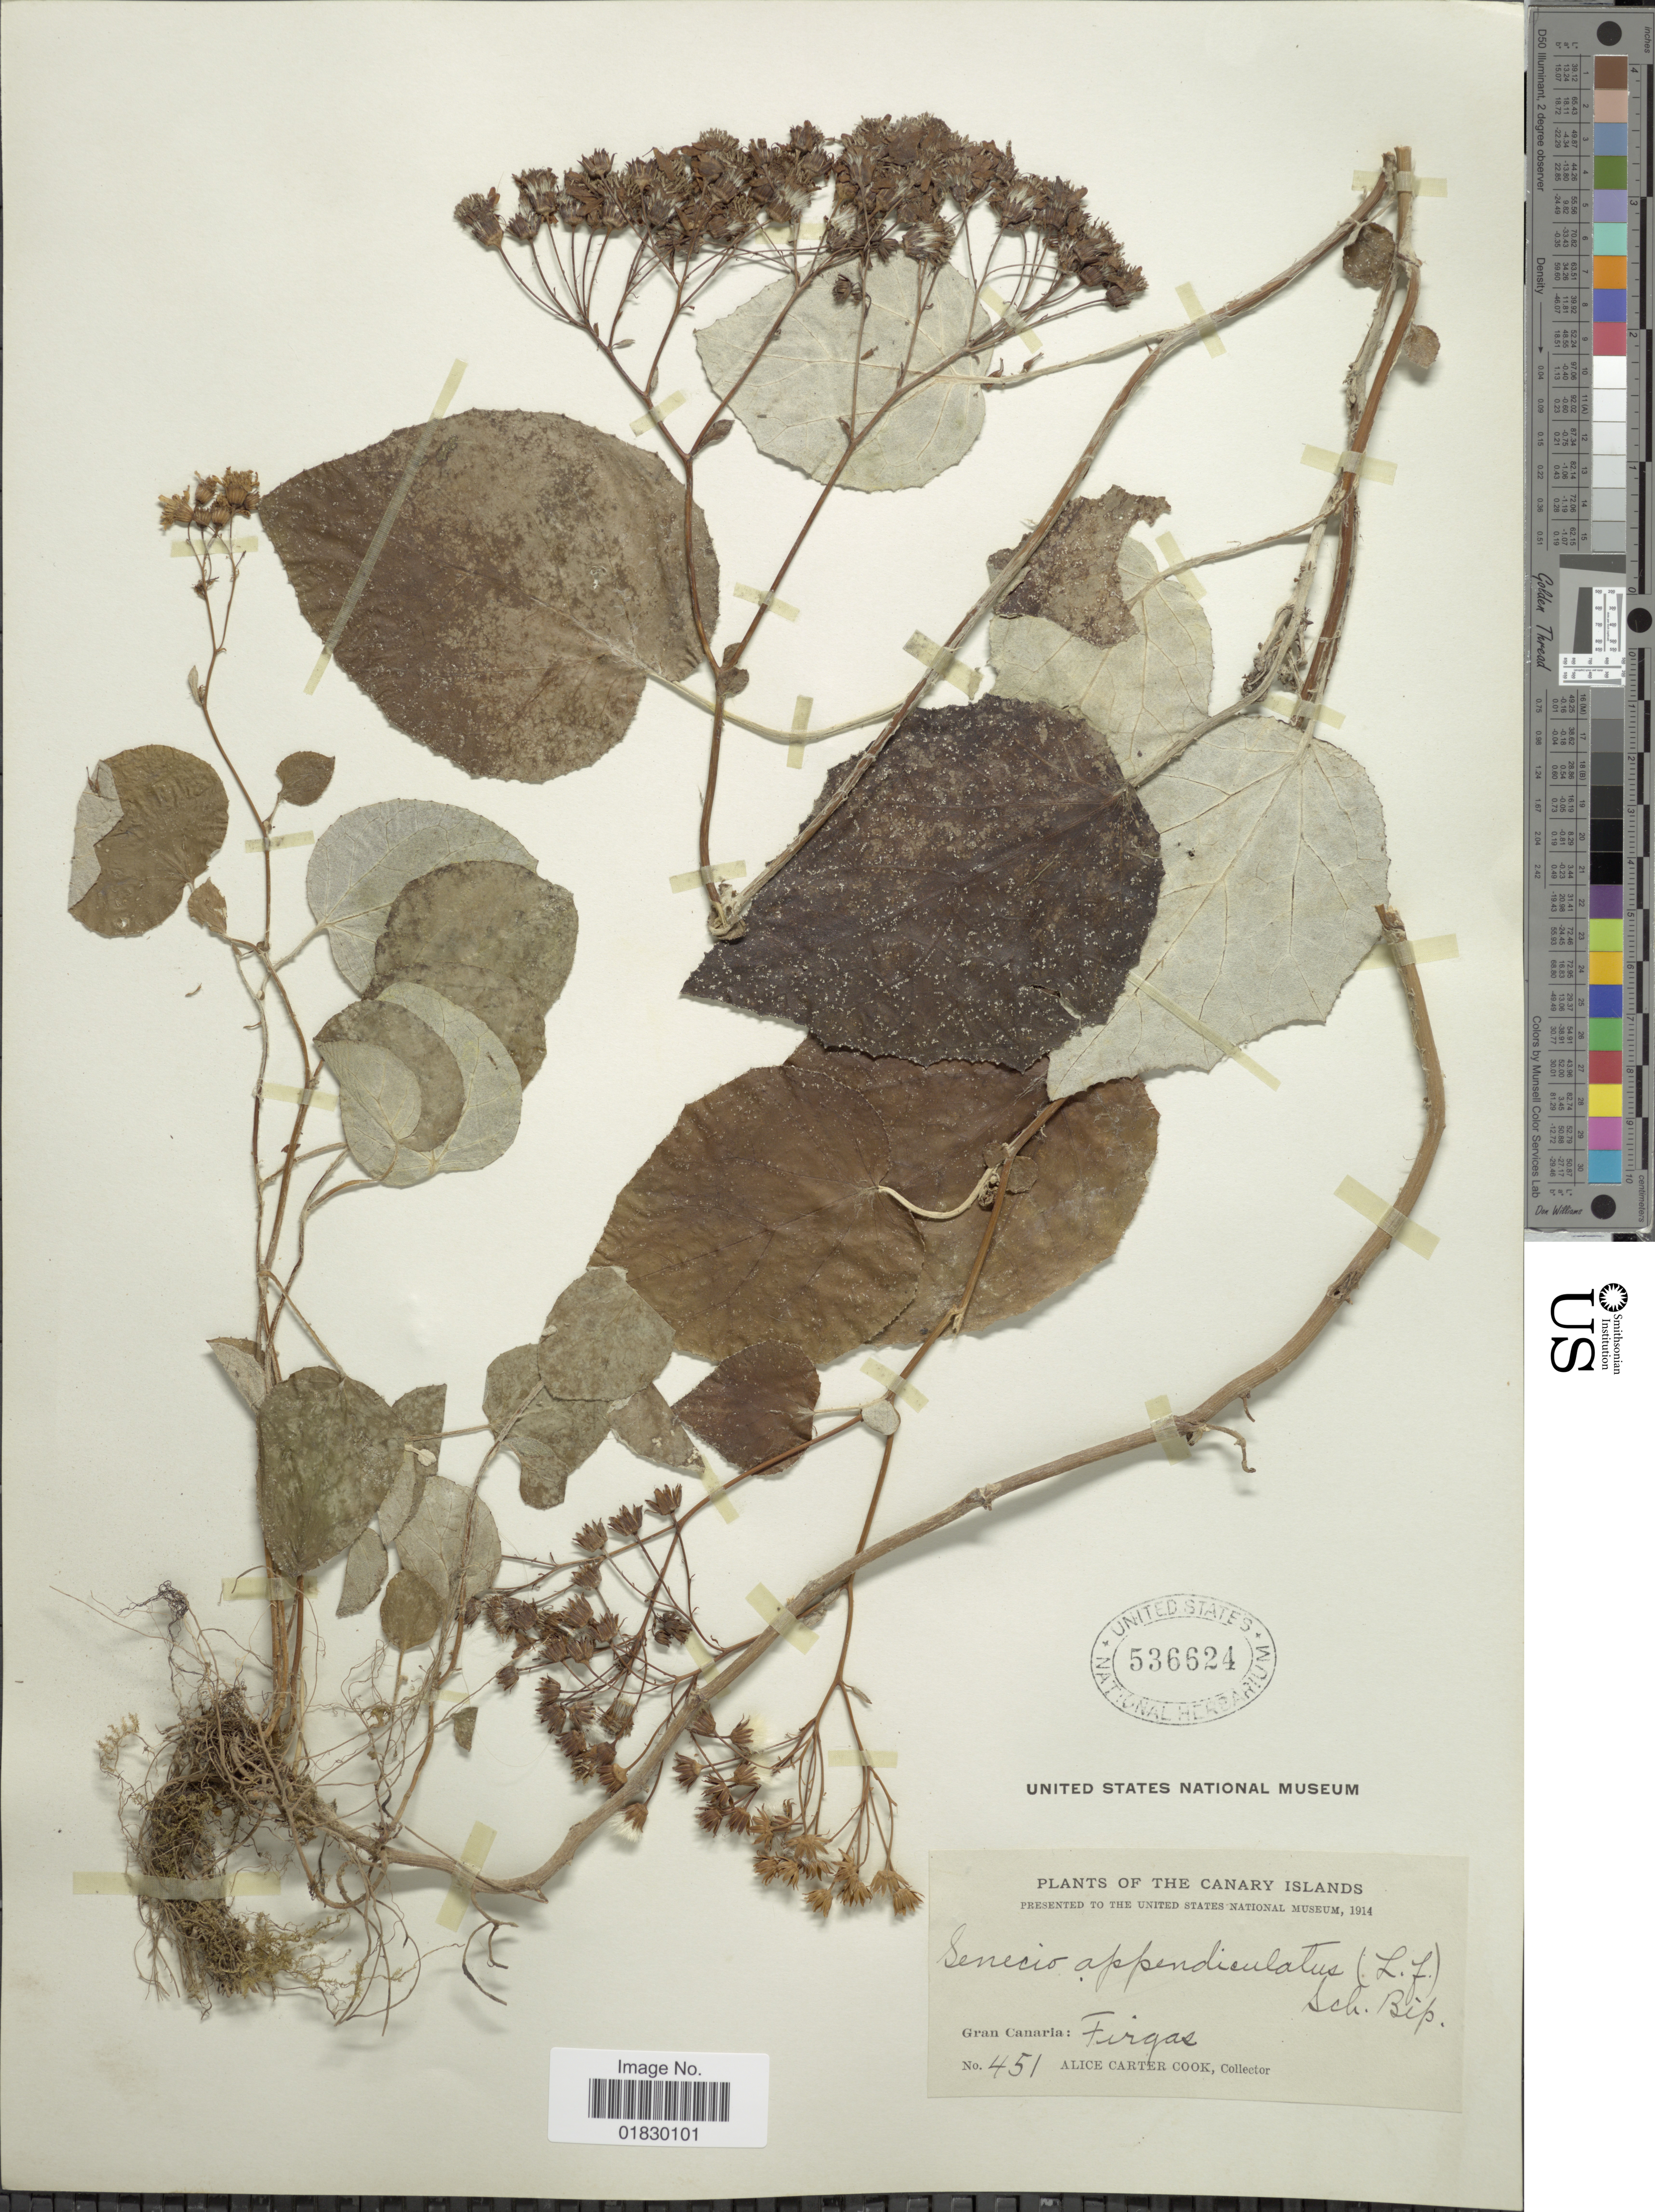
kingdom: Plantae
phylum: Tracheophyta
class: Magnoliopsida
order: Asterales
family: Asteraceae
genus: Pericallis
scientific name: Pericallis appendiculata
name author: (L. f.) B. Nord.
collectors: Alice C. Cook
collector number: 451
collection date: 1914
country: Spain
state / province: Canarias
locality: The Canary Islands, Gran Canaria: Firgas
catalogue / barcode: US 536624